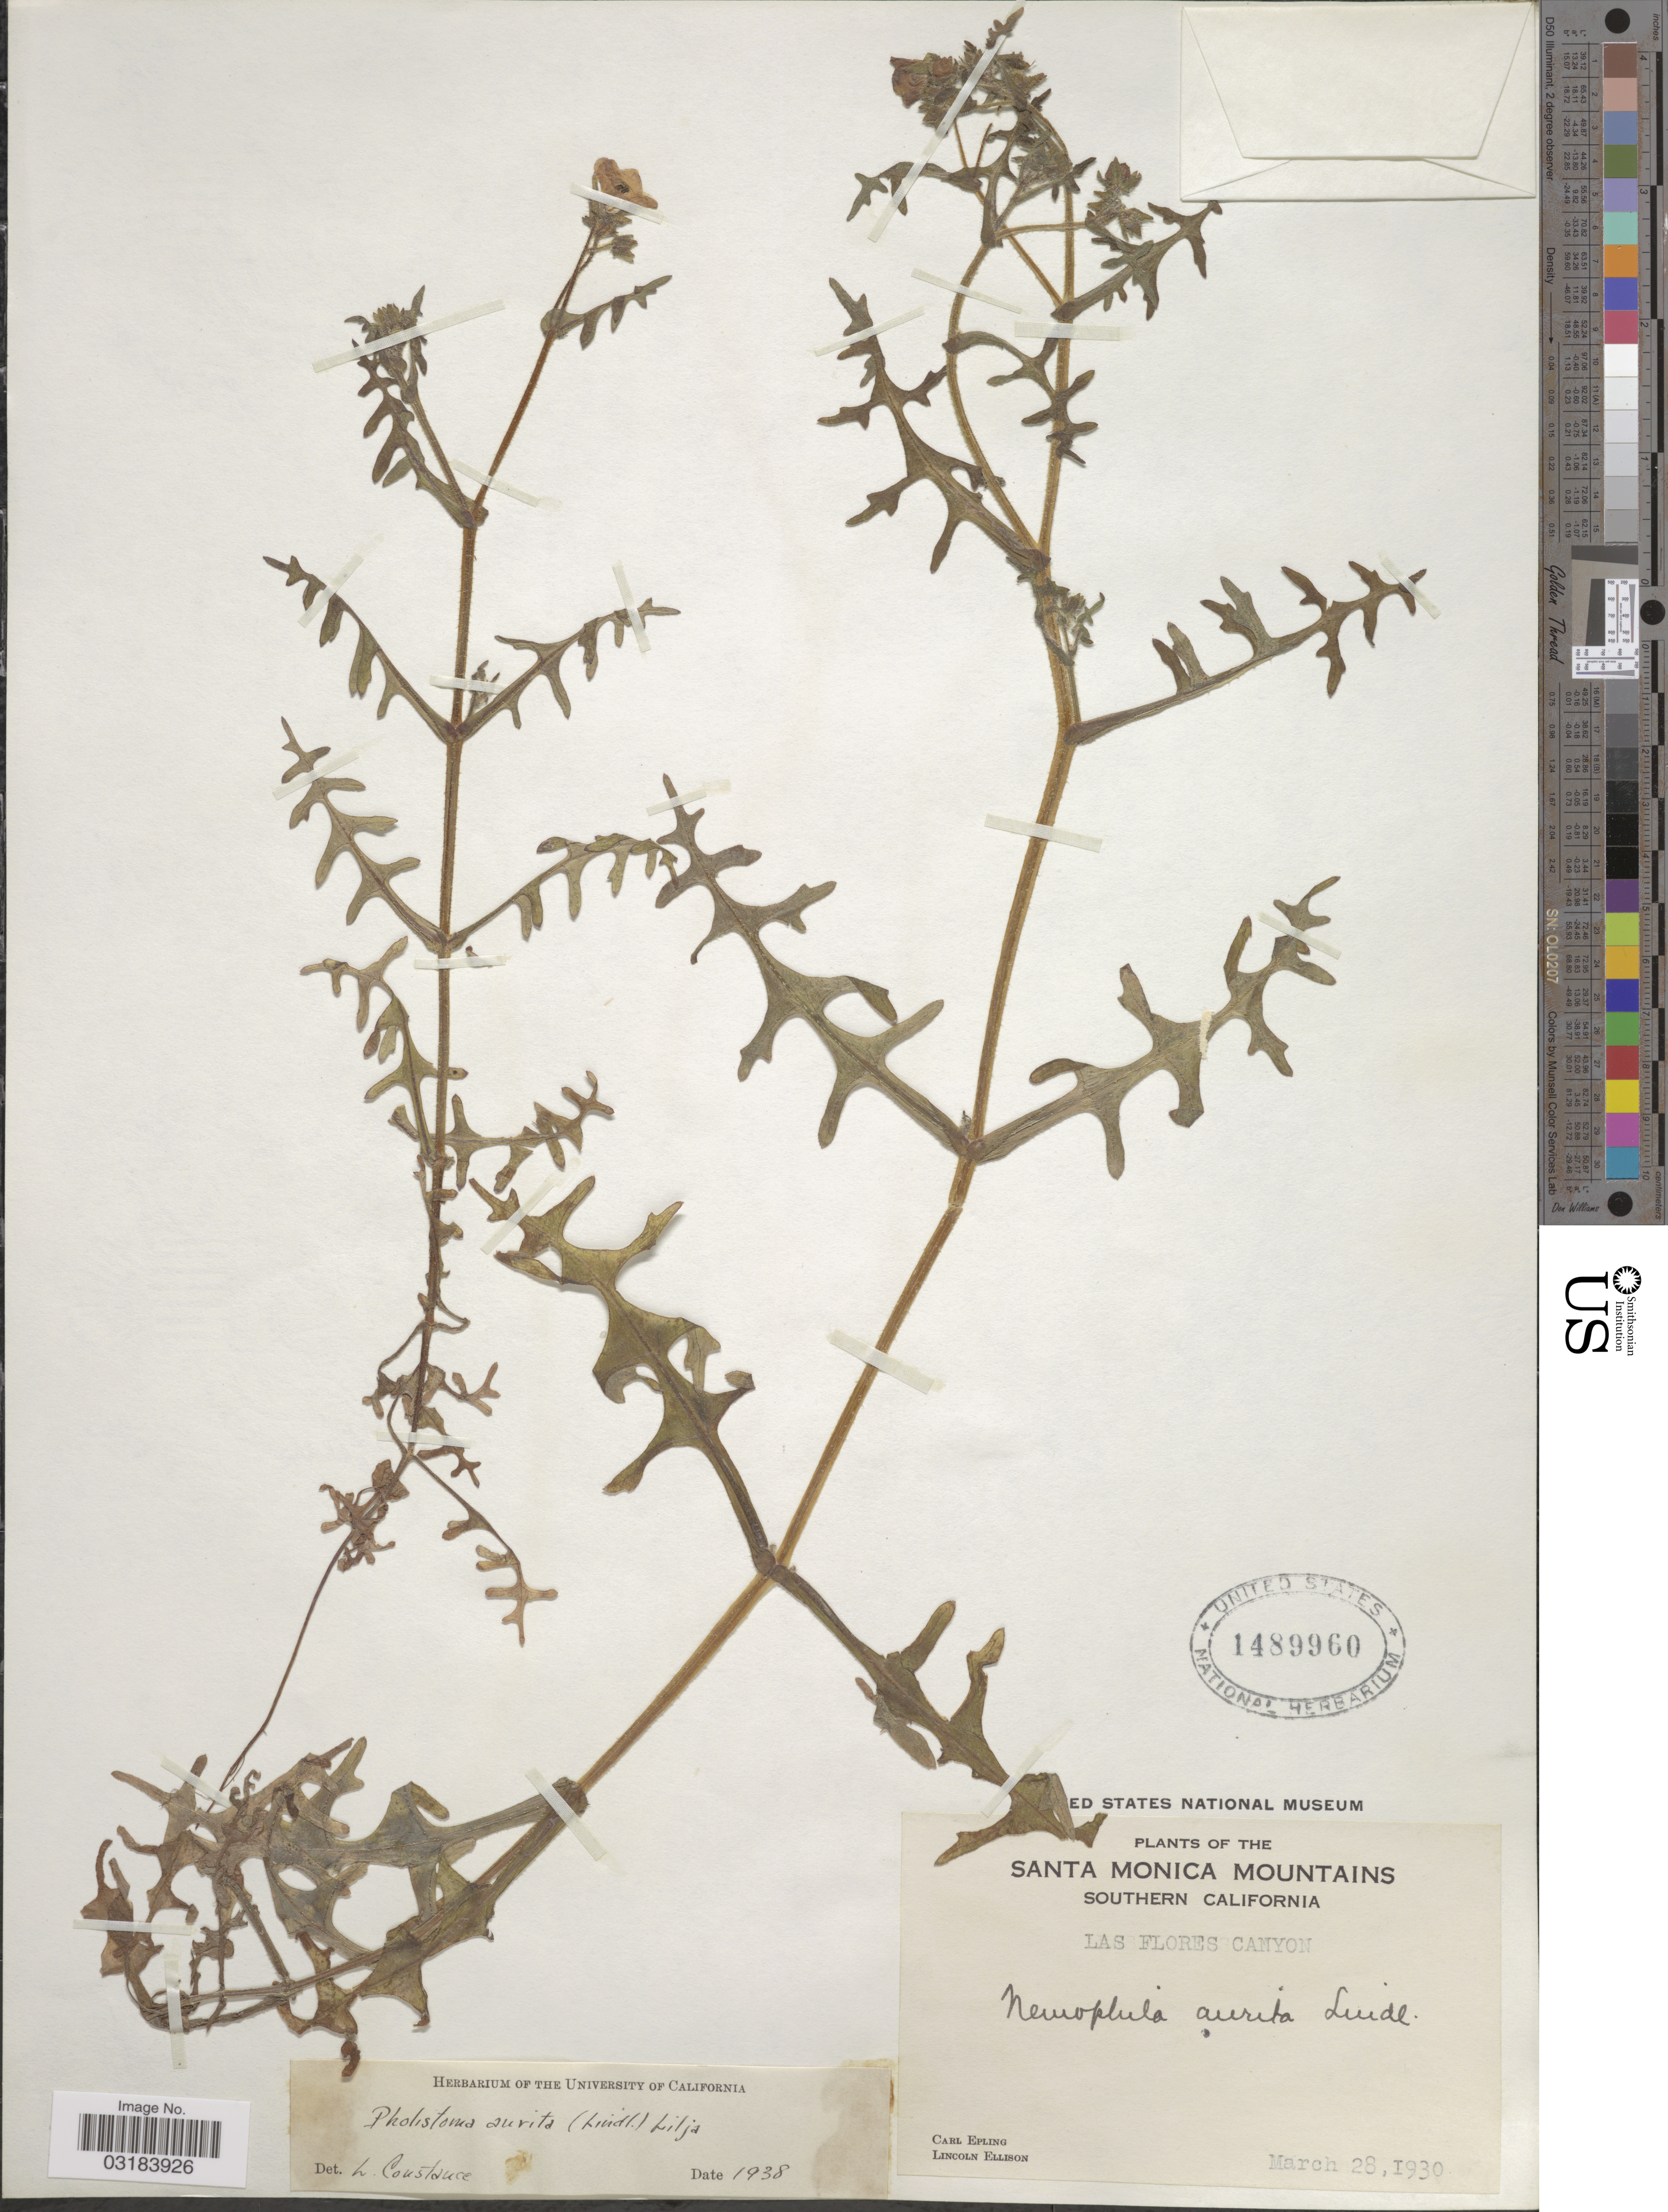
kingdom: Plantae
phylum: Tracheophyta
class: Magnoliopsida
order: Boraginales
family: Hydrophyllaceae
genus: Pholistoma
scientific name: Pholistoma auritum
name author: (Lindl.) Lilja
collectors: C. C. Epling & L. Ellison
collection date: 1930-03-28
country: United States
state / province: California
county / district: Los Angeles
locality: Santa Monica Mountains, Southern California, Las Flores Canyon.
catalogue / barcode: US 1489960